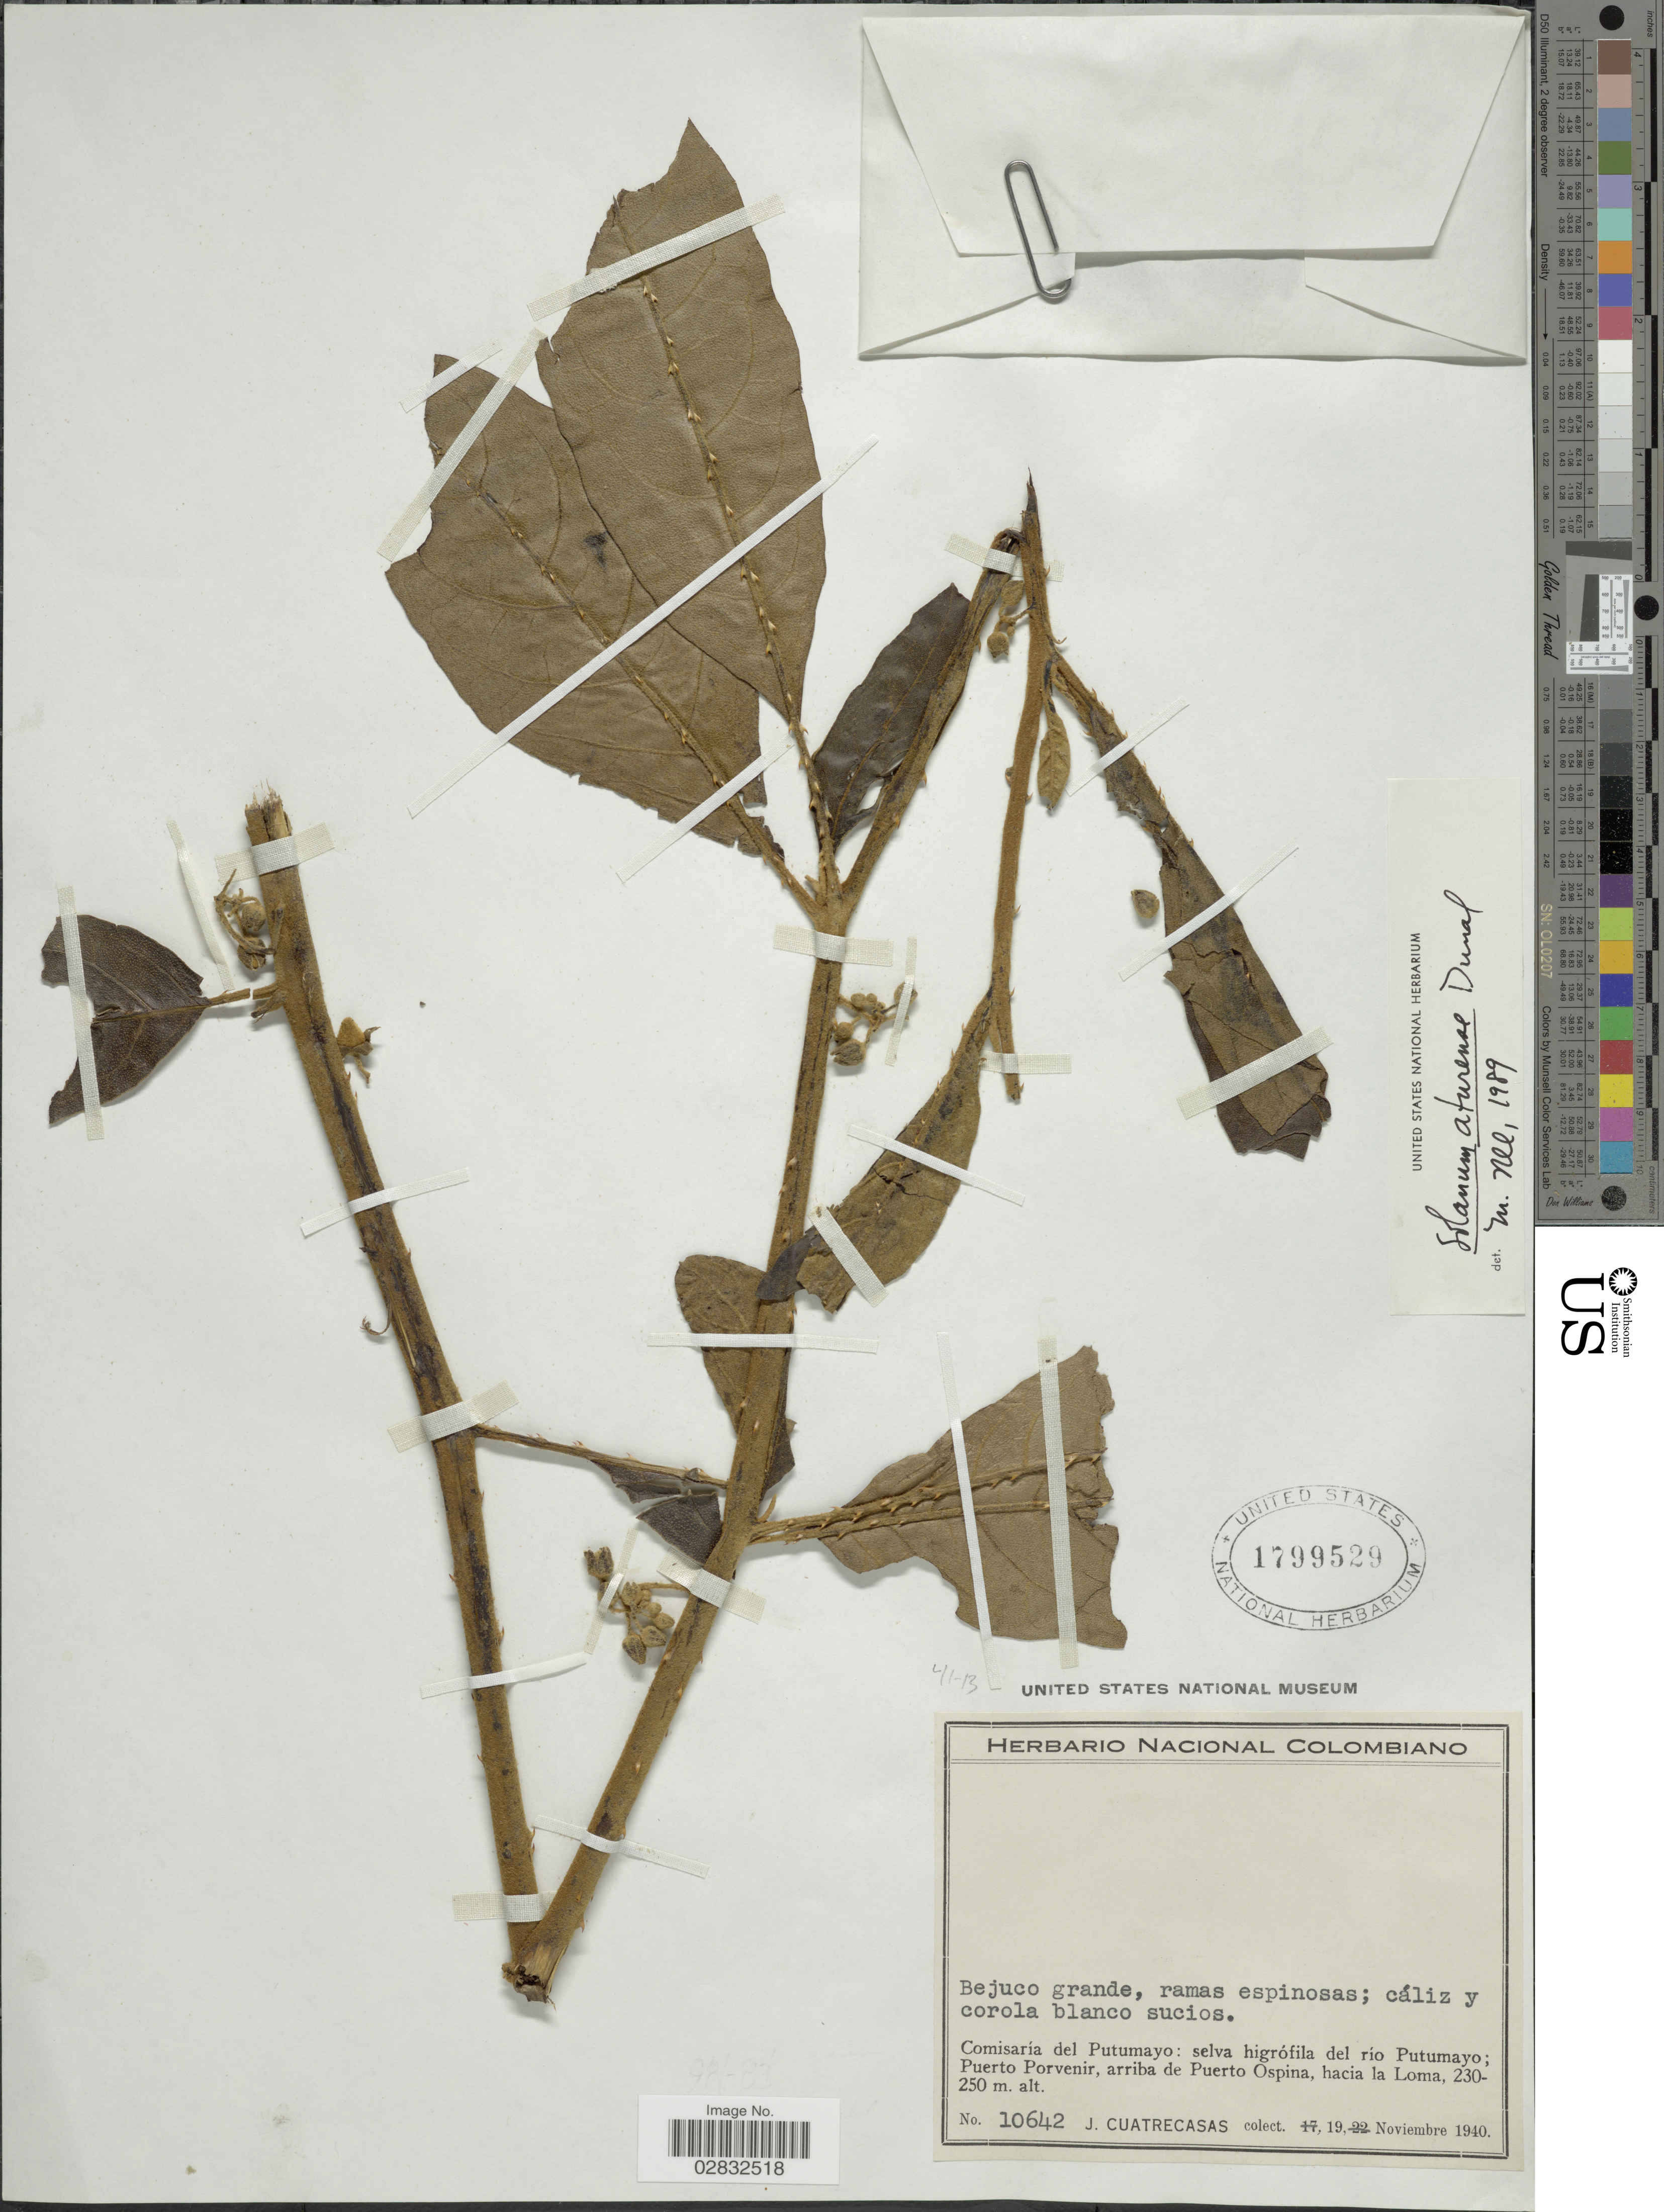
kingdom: Plantae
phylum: Tracheophyta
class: Magnoliopsida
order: Solanales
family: Solanaceae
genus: Solanum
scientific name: Solanum aturense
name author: Dunal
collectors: J. Cuatrecasas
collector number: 10642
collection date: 1940-11-19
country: Colombia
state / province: Putumayo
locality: Comisaría del Putumayo, selva higrófila del río Putumayo, Puerto Porvenir, arriba de Puerto Ospina, hacia la Loma.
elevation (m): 230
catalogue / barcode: US 1799529